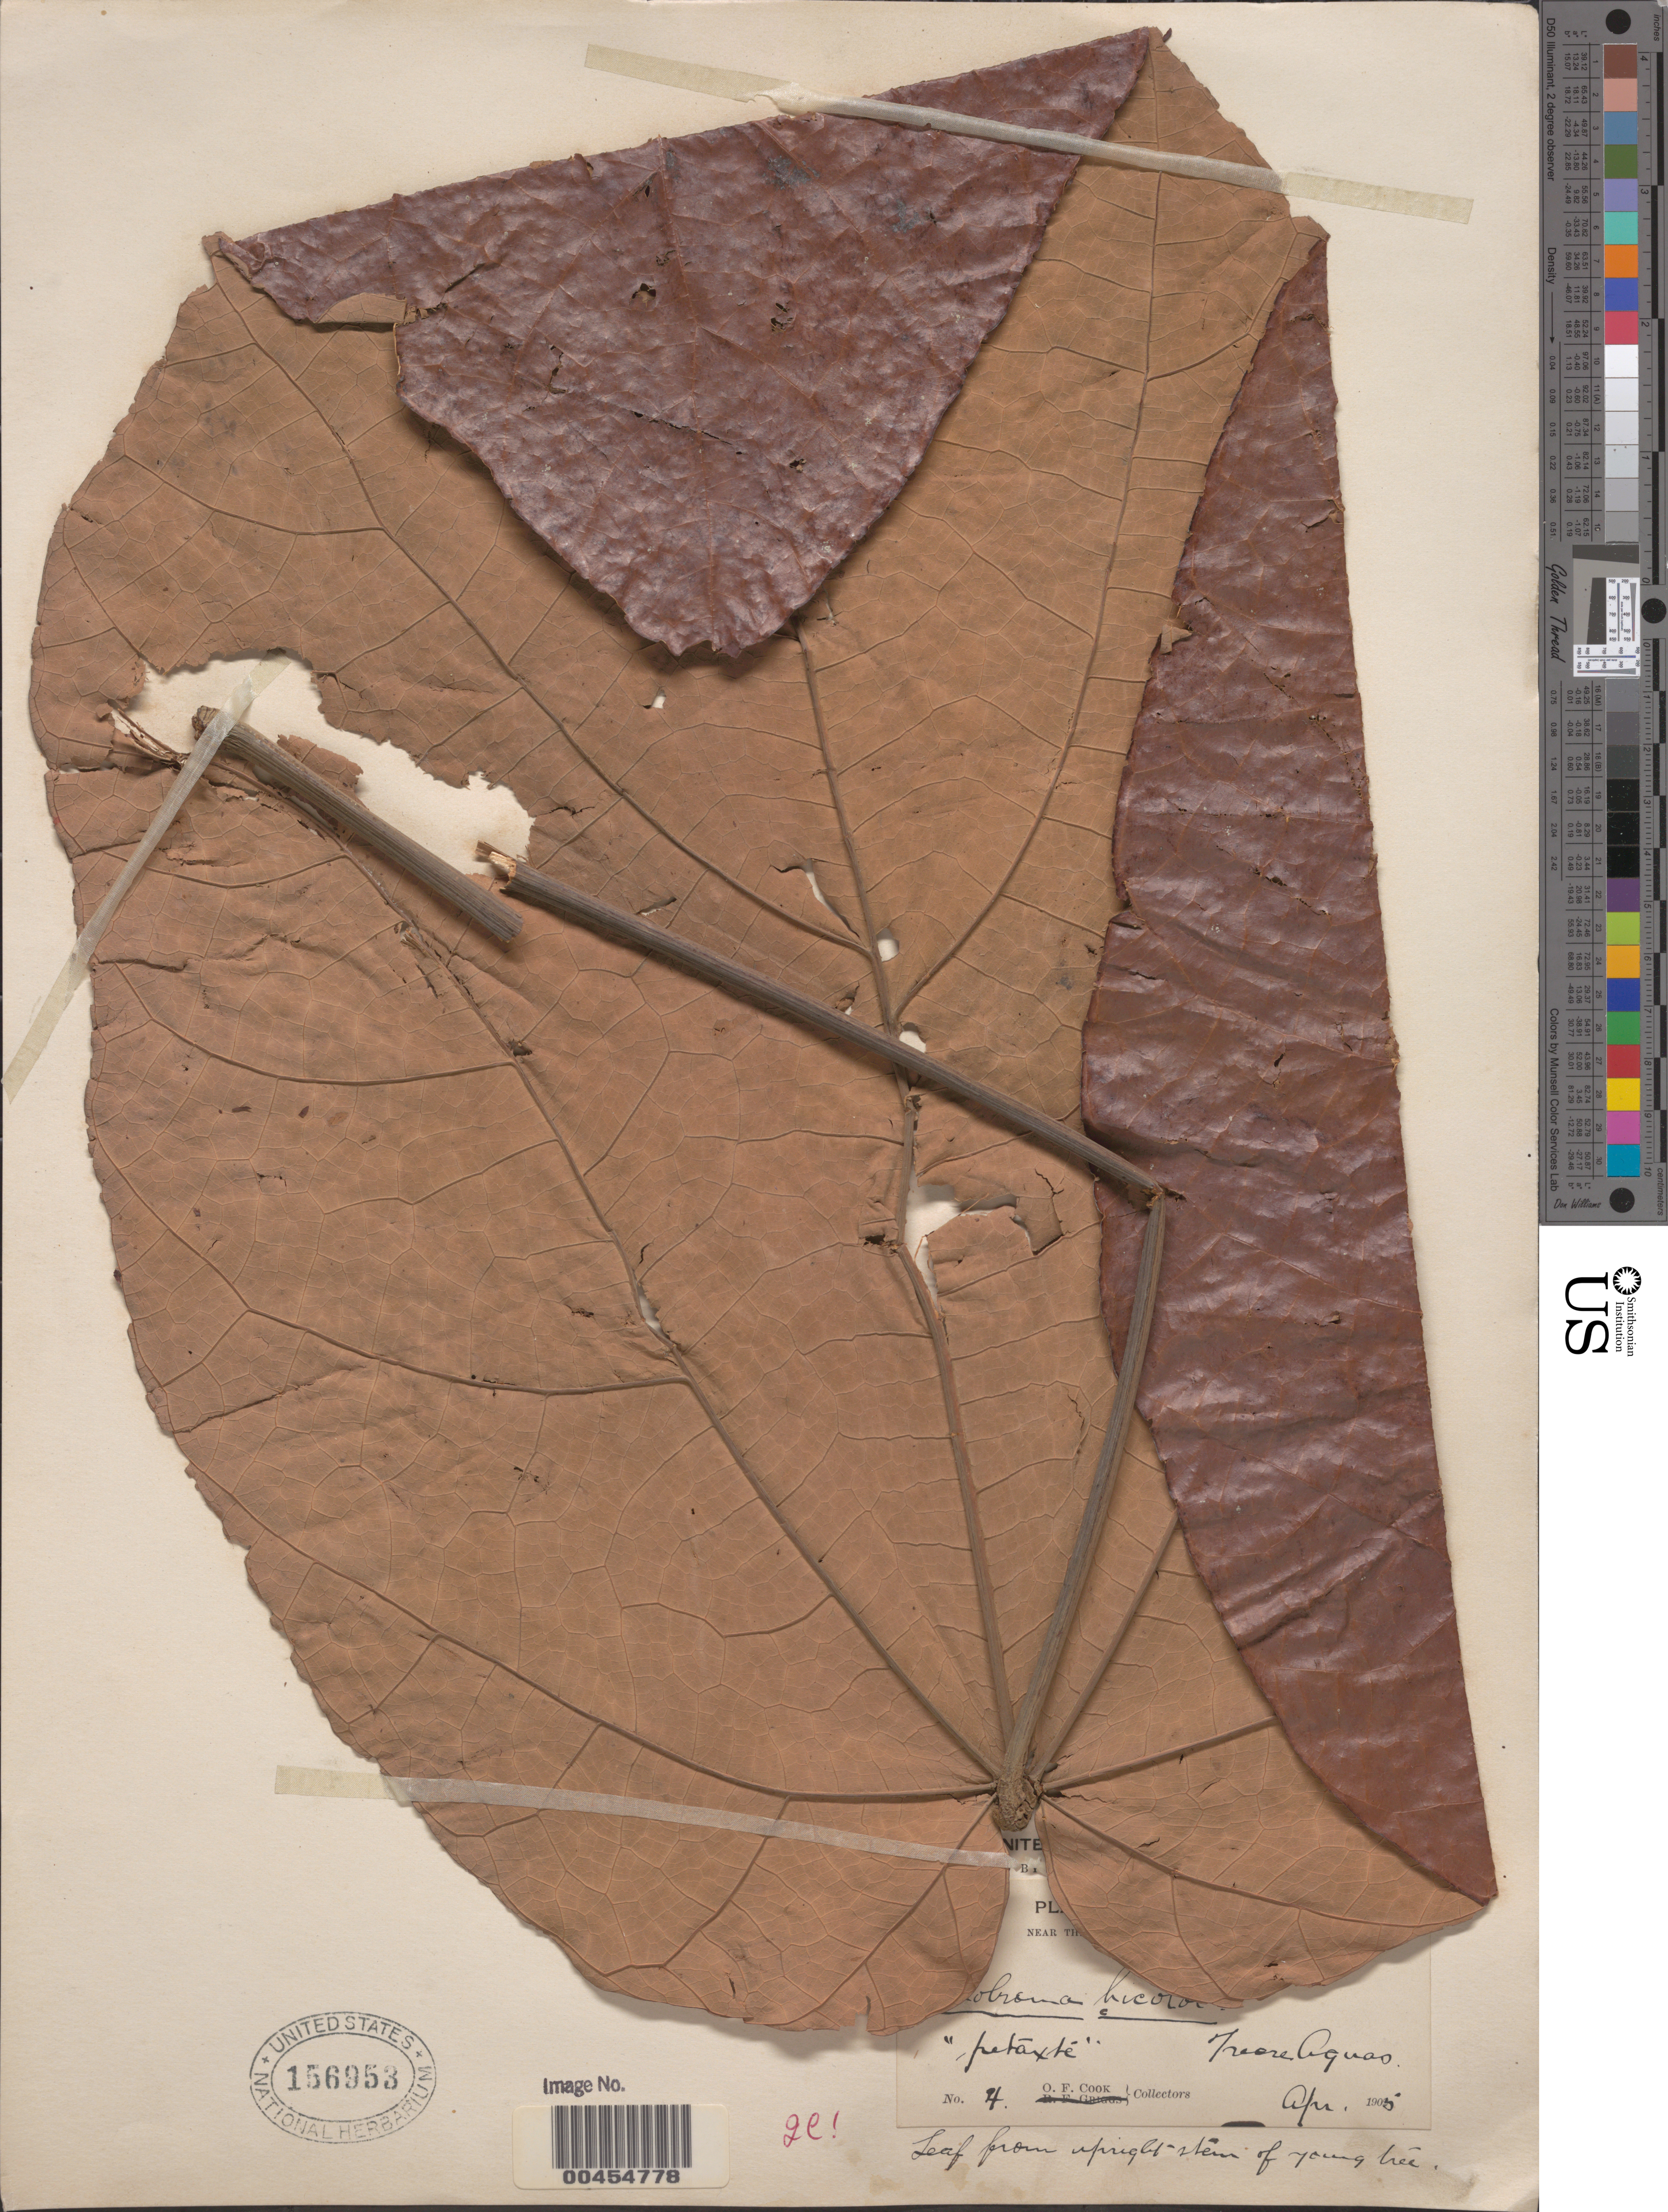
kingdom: Plantae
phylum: Tracheophyta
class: Magnoliopsida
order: Malvales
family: Malvaceae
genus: Theobroma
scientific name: Theobroma bicolor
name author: Bonpl.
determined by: Dorr, L. J., (BOT), Smithsonian Institution - National Museum of Natural History (UNITED STATES)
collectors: O. F. Cook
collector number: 4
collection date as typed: Apr 1905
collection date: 1905-04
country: Guatemala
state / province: Alta Verapaz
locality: Trece Aguas; near the Finca Sepacuite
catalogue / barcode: US 156953